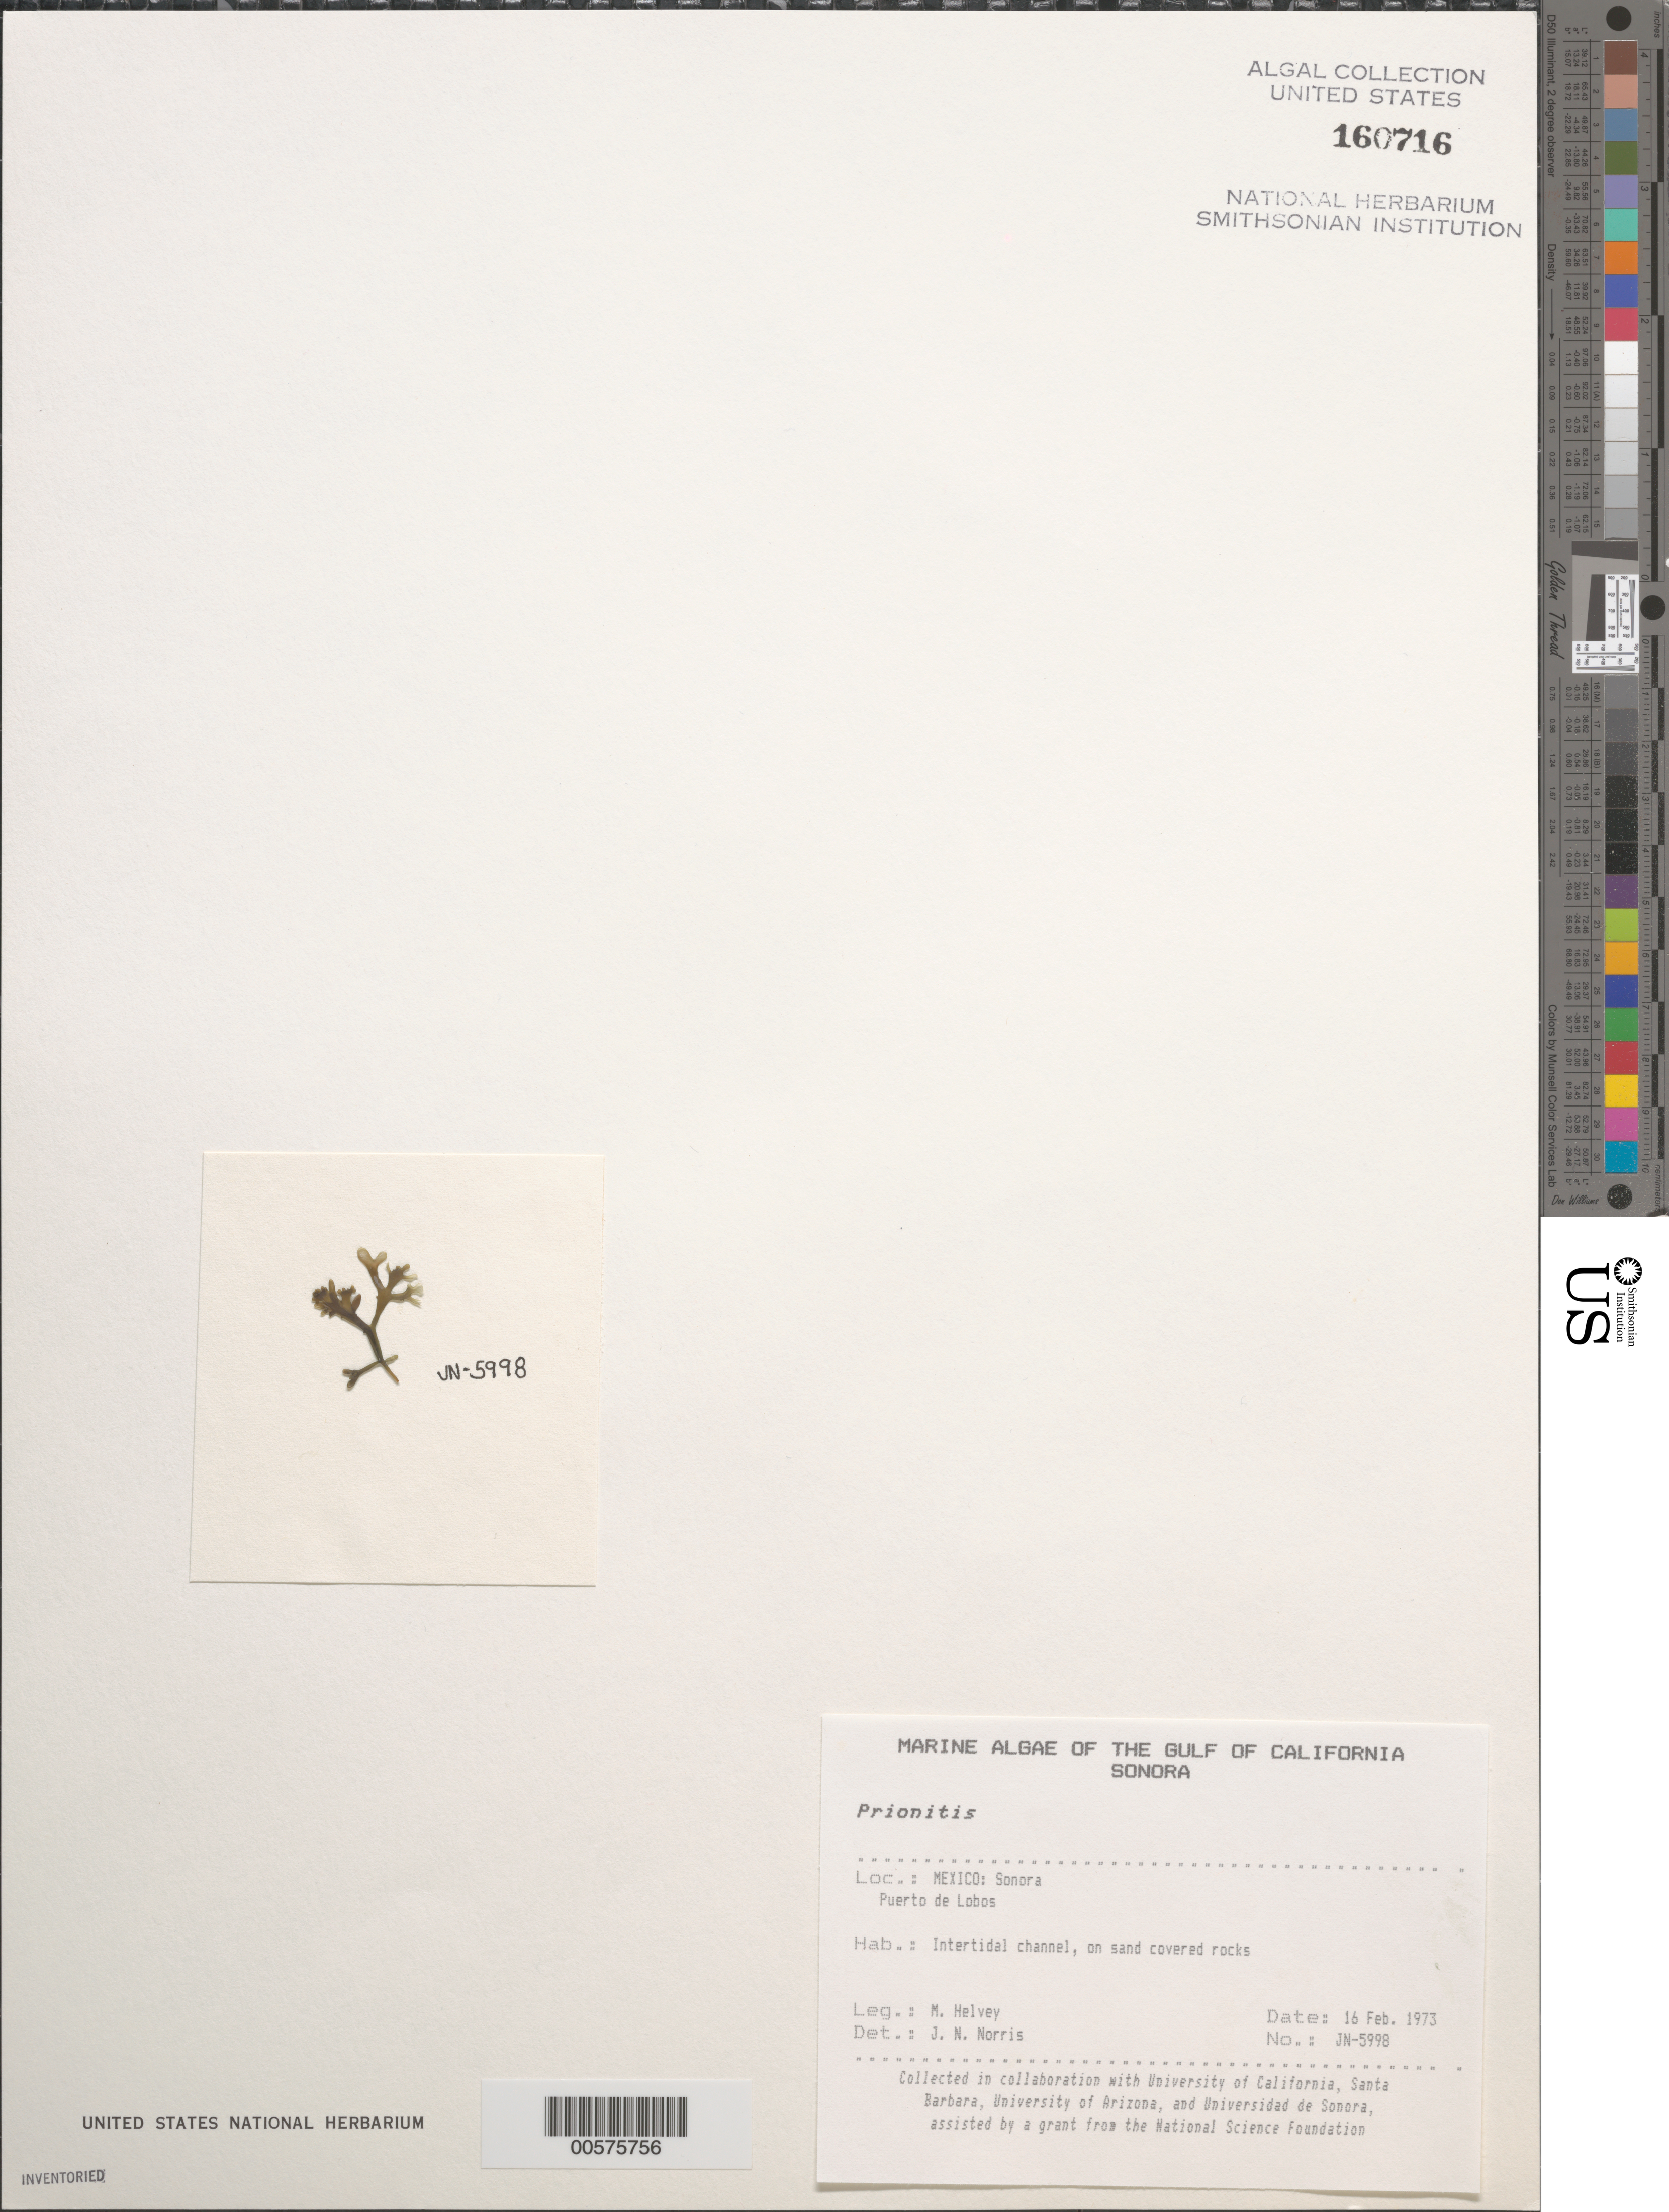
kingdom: Plantae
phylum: Rhodophyta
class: Florideophyceae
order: Cryptonemiales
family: Cryptonemiaceae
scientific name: Prionitis sp.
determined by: Norris, James N.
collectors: M. Helvey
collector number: Jn-5998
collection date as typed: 16 Feb 1973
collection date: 1973-02-16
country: Mexico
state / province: Sonora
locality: Puerto de lobos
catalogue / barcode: US 160716